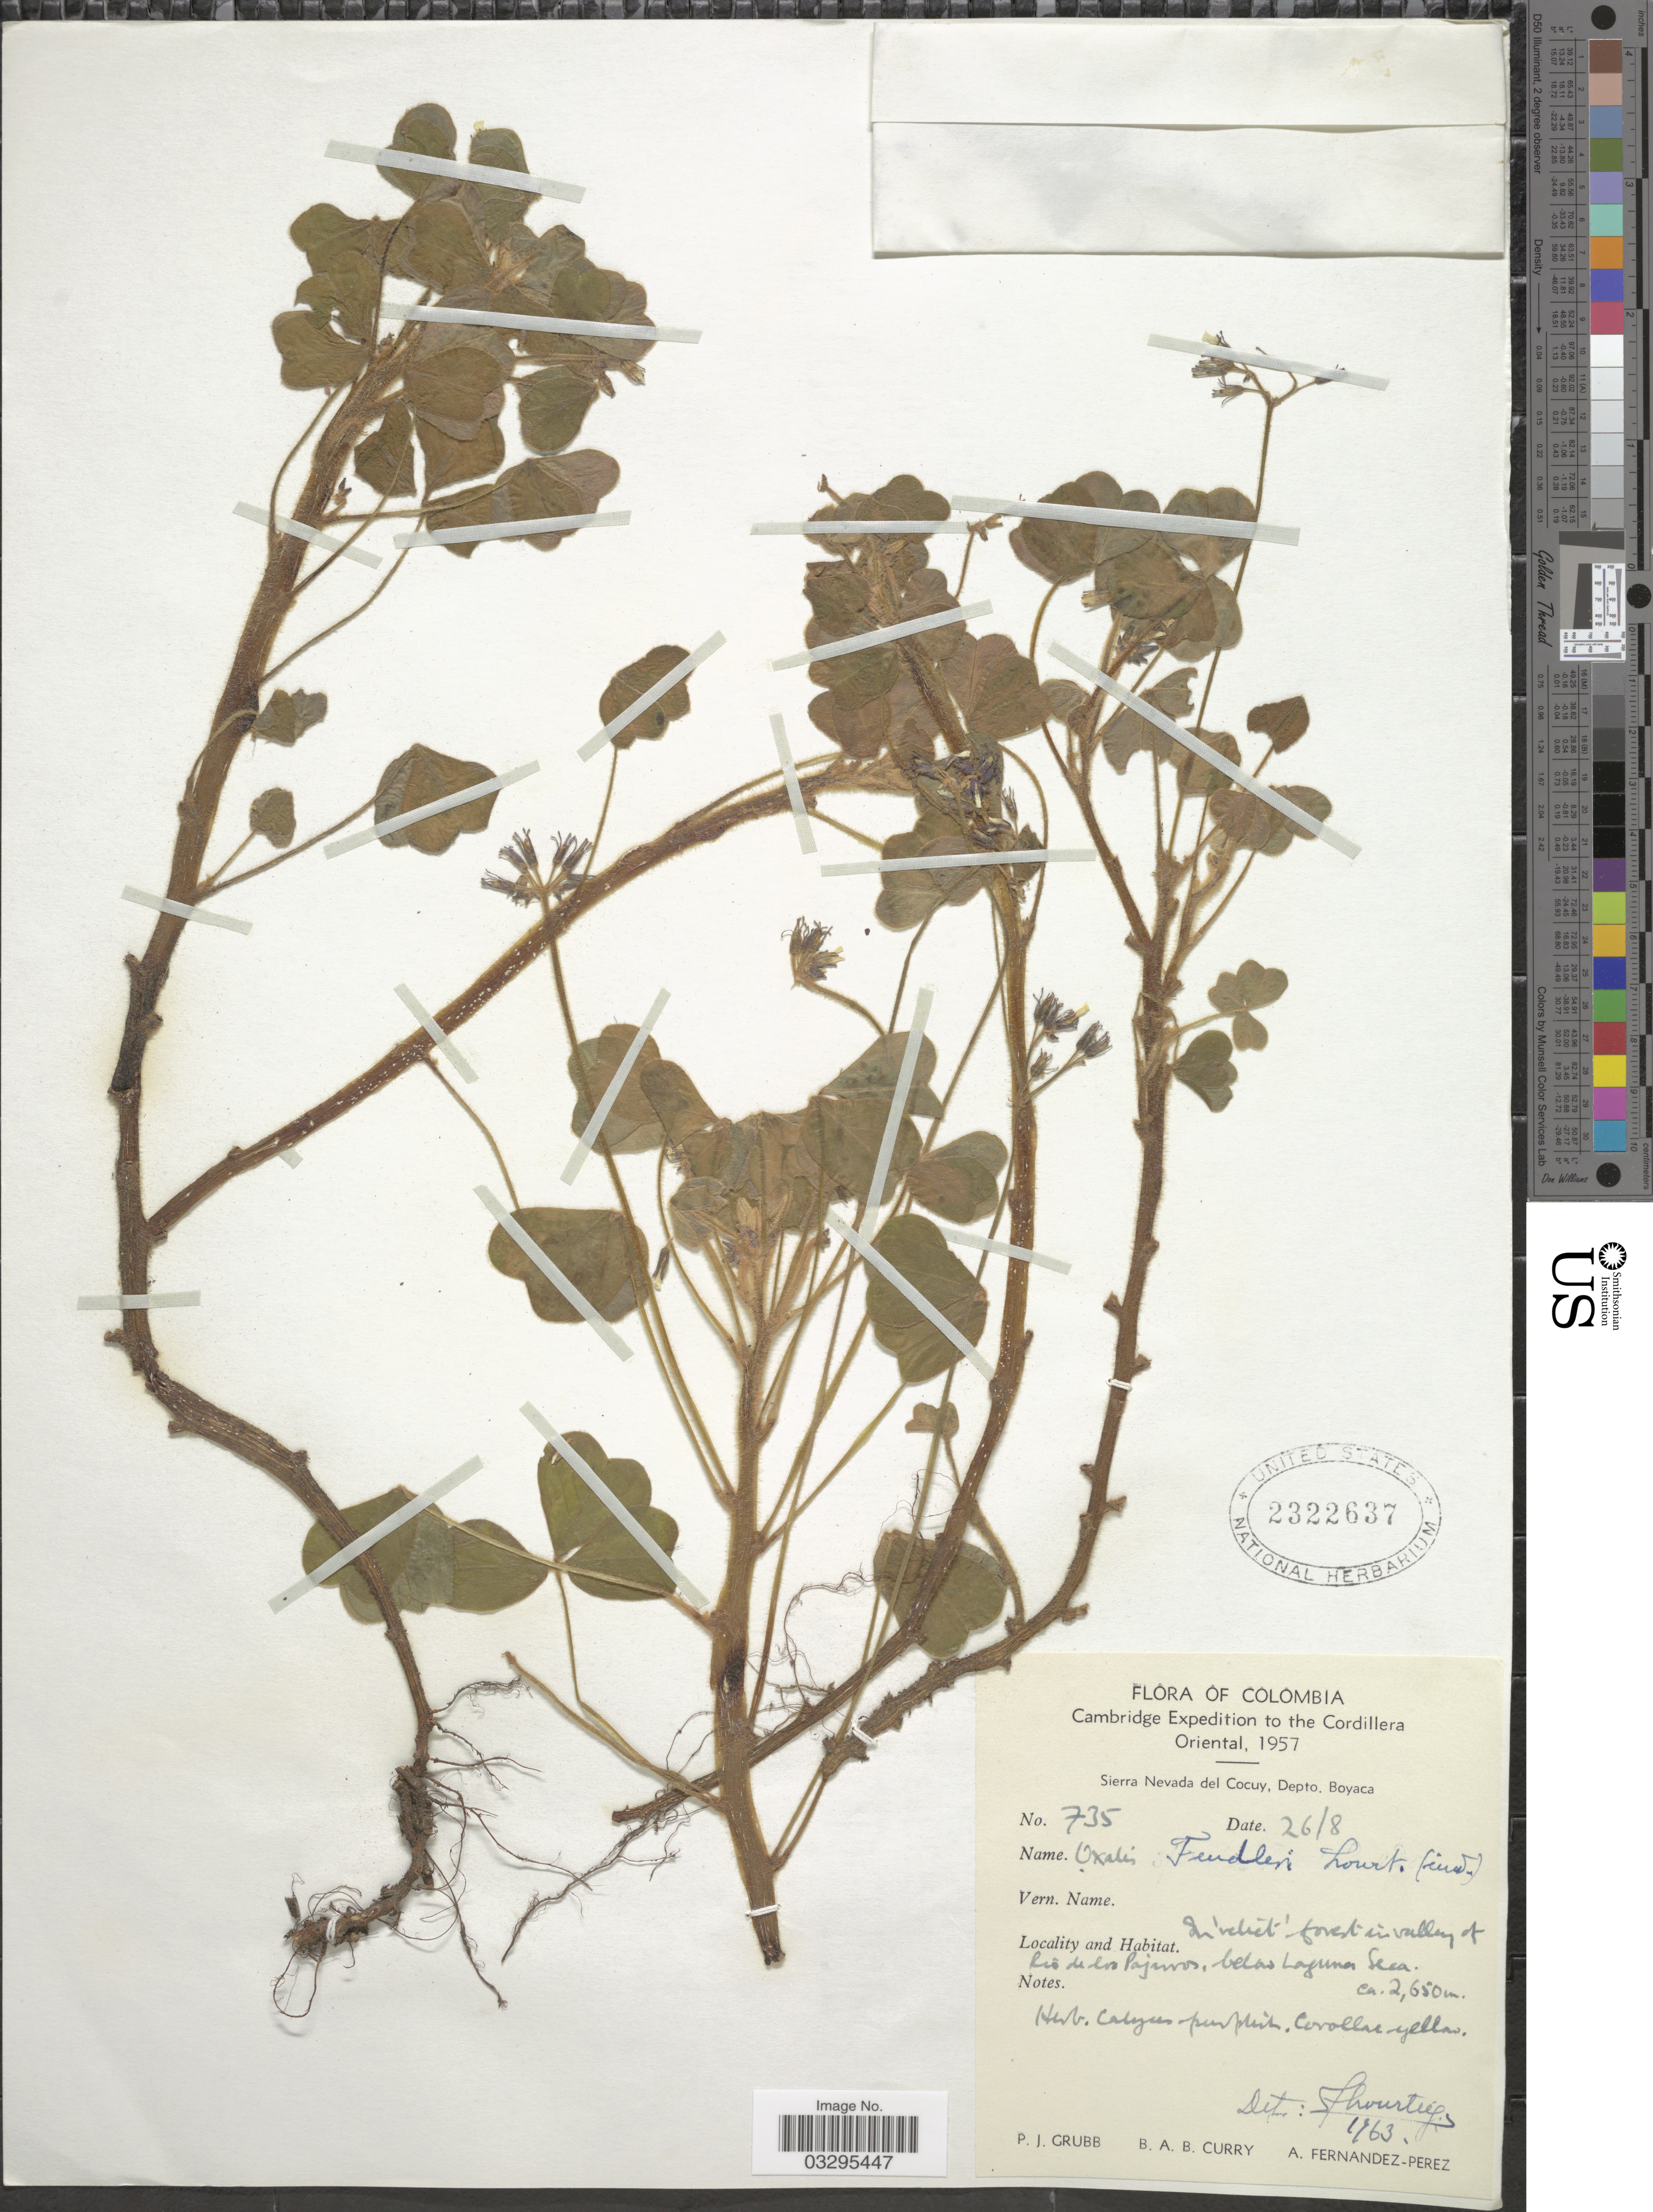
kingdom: Plantae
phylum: Tracheophyta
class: Magnoliopsida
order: Oxalidales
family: Oxalidaceae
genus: Oxalis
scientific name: Oxalis fendleri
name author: Lourteig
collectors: P. J. Grubb, B. A. B. Curry & A. Fernández-Pérez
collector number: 735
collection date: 1957-08-26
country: Colombia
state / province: Boyacá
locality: Cordillera Oriental. Sierra Nevada del Cocuy, Depto. Boyaca. In valley of Río de los Pajarros [interpreted], below Laguna Seca.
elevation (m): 2650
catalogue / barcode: US 2322637